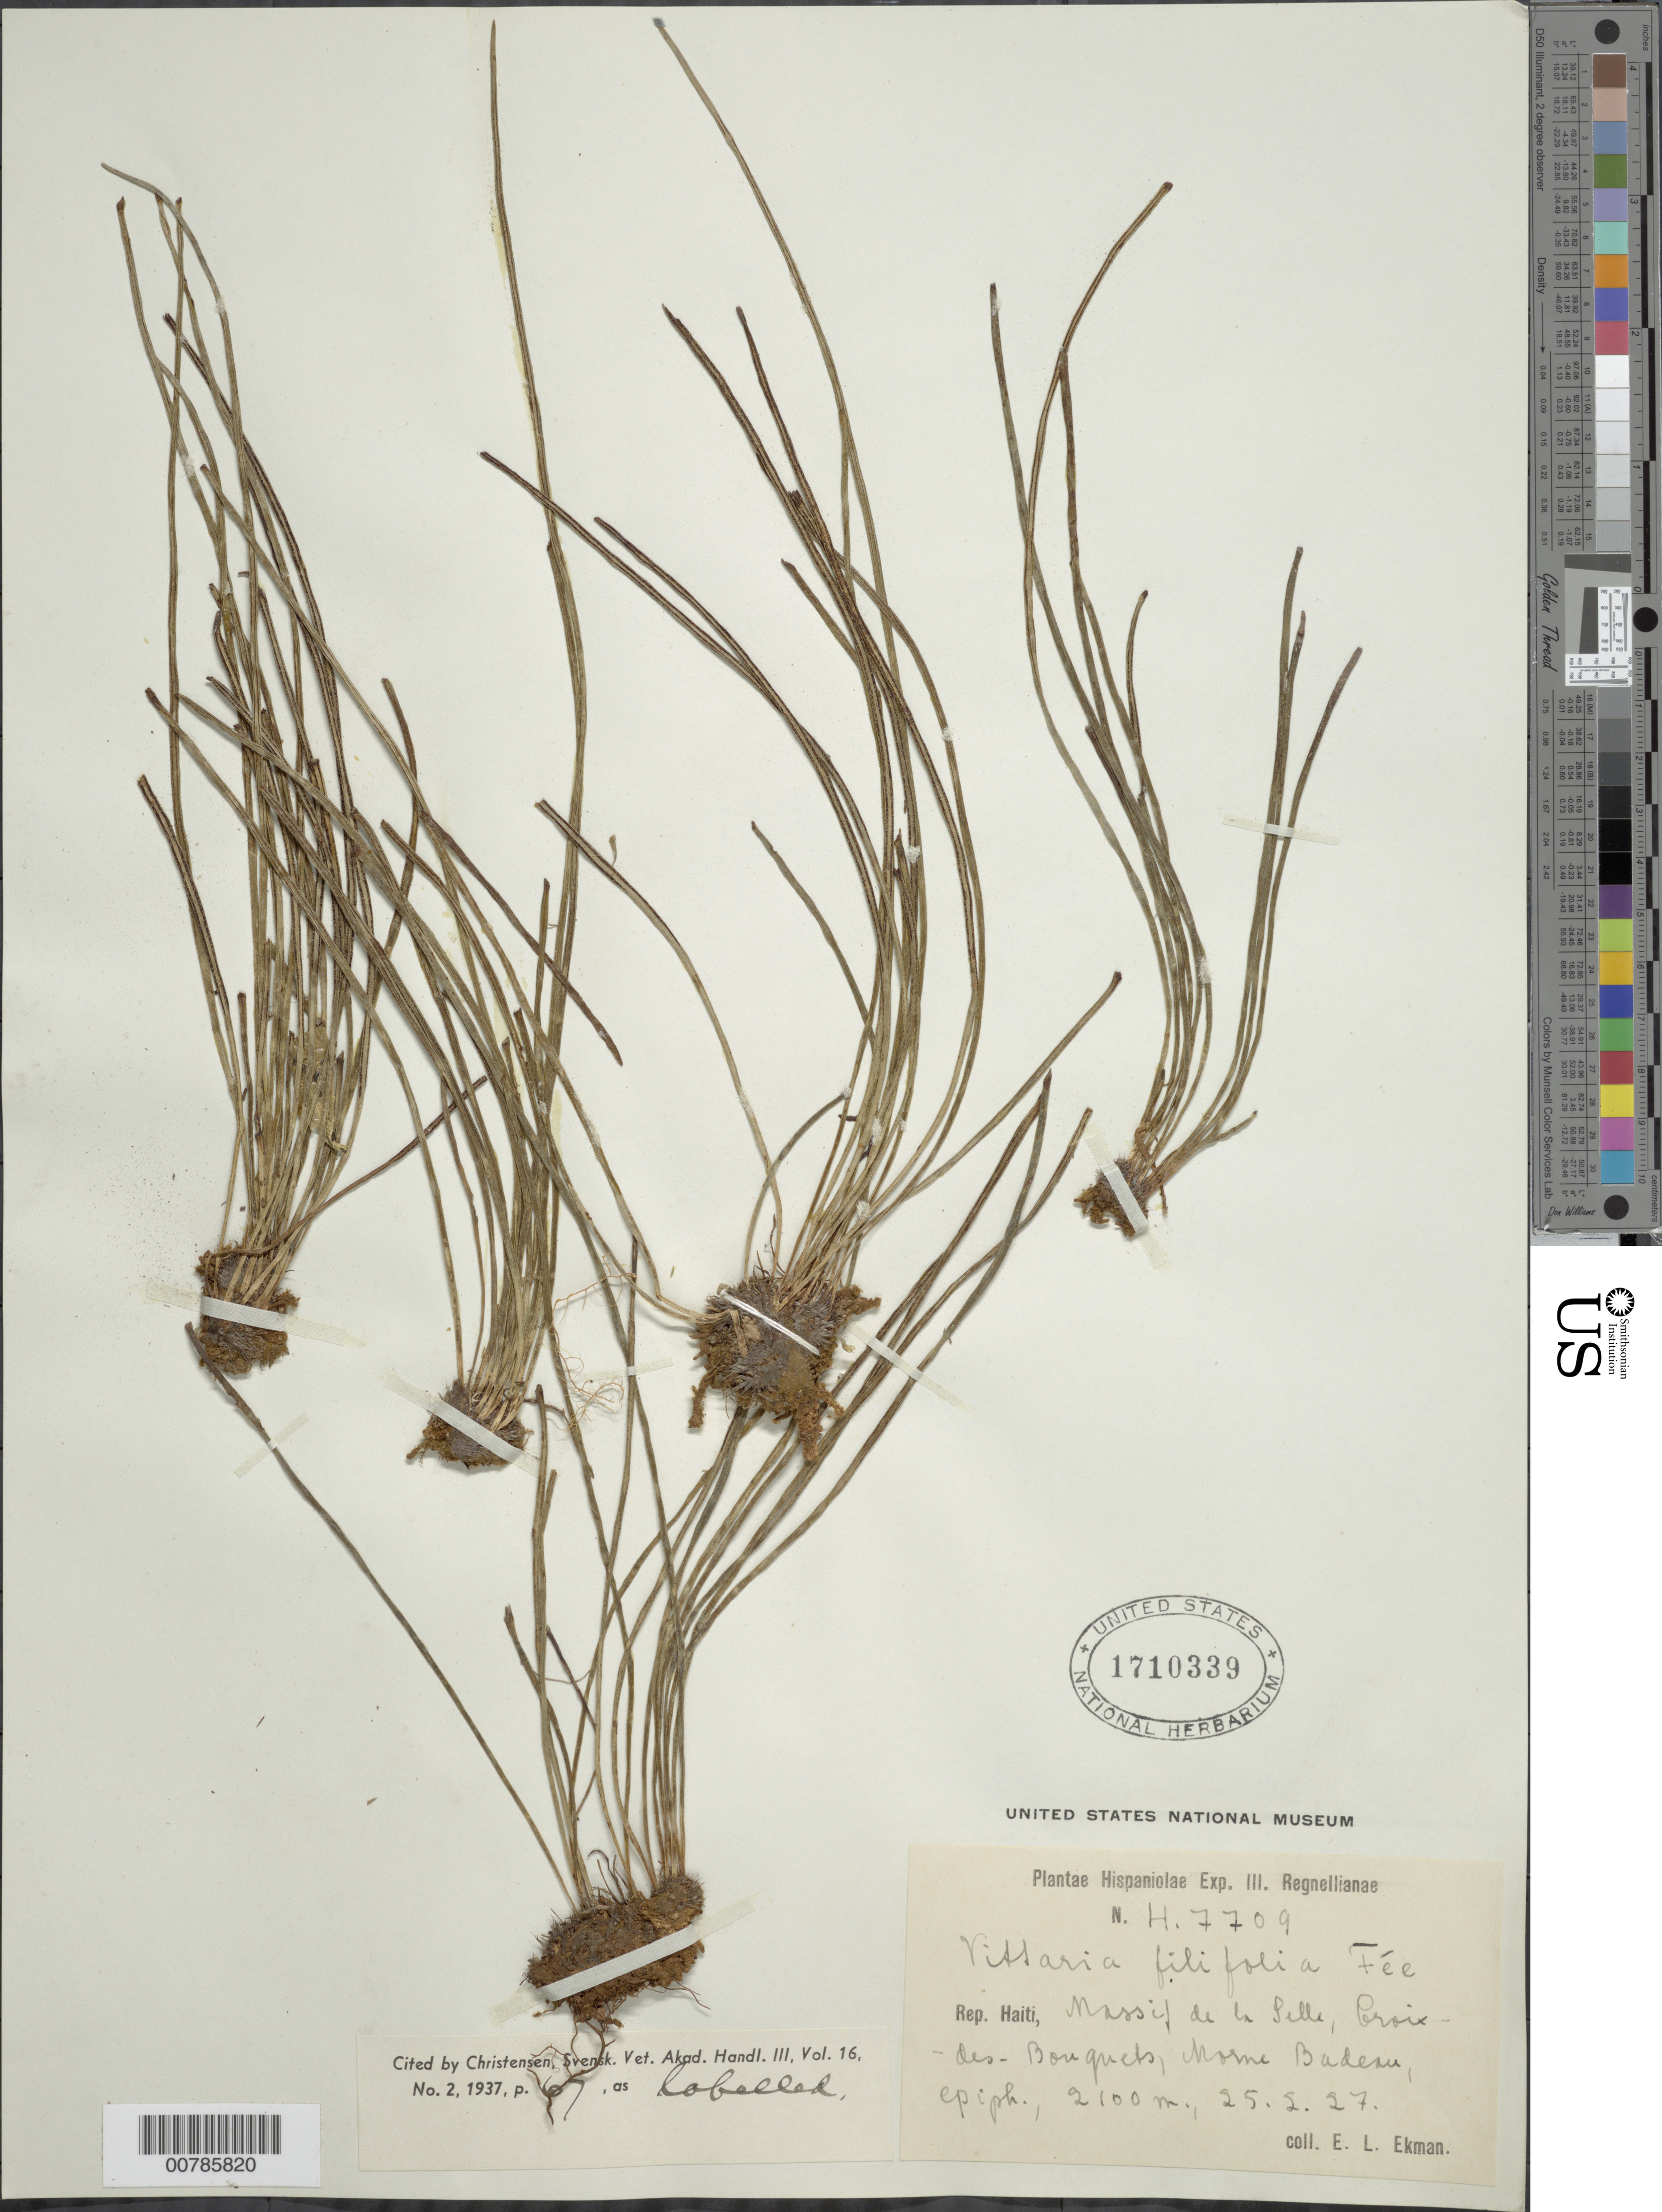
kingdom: Plantae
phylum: Tracheophyta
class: Polypodiopsida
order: Polypodiales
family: Pteridaceae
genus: Vittaria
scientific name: Vittaria graminifolia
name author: Kaulf.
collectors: E. L. Ekman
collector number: H 7709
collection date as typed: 25 Feb 1927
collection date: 1927-02-25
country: Haiti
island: Hispaniola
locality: Massif de la Selle, Croix-des-Bouquets, Morne Badeau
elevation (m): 2100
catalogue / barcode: US 1710339